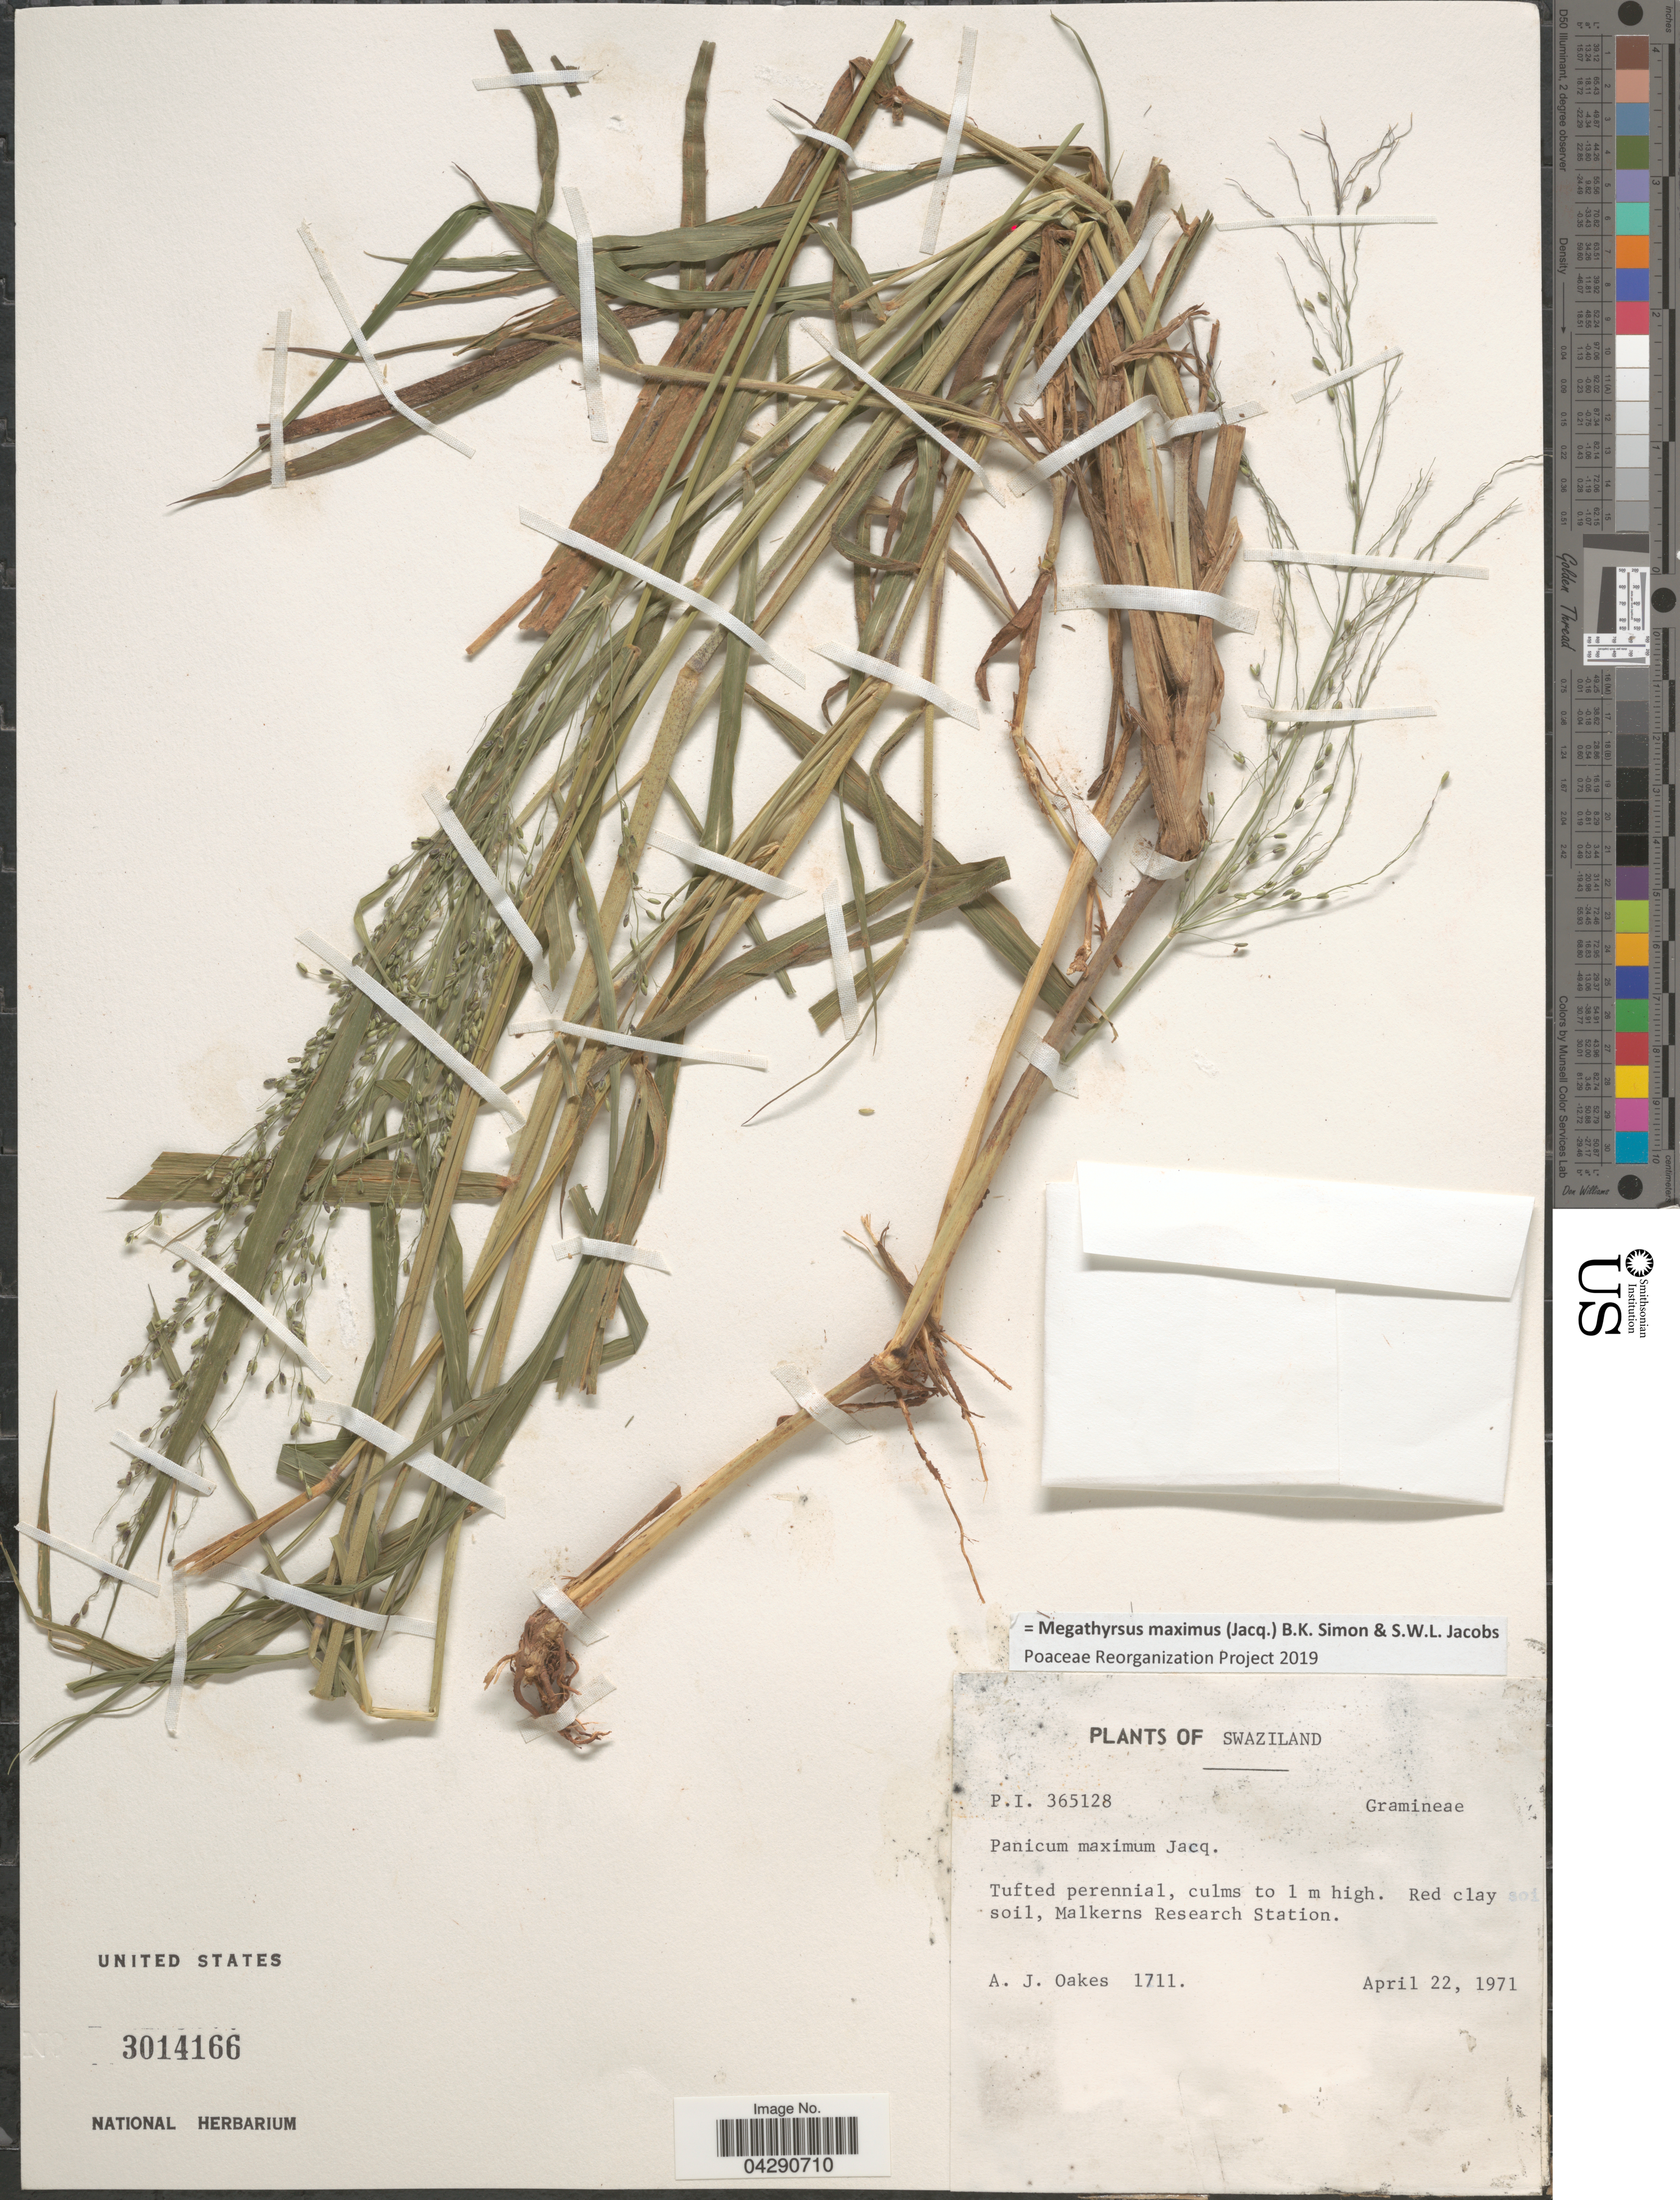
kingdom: Plantae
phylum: Tracheophyta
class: Liliopsida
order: Poales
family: Poaceae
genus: Megathyrsus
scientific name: Megathyrsus maximus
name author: (Jacq.) B.K. Simon & S.W.L. Jacobs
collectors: A. Oakes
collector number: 1711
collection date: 1971-04-22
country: Eswatini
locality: Malkerns Research Station.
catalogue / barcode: US 3014166